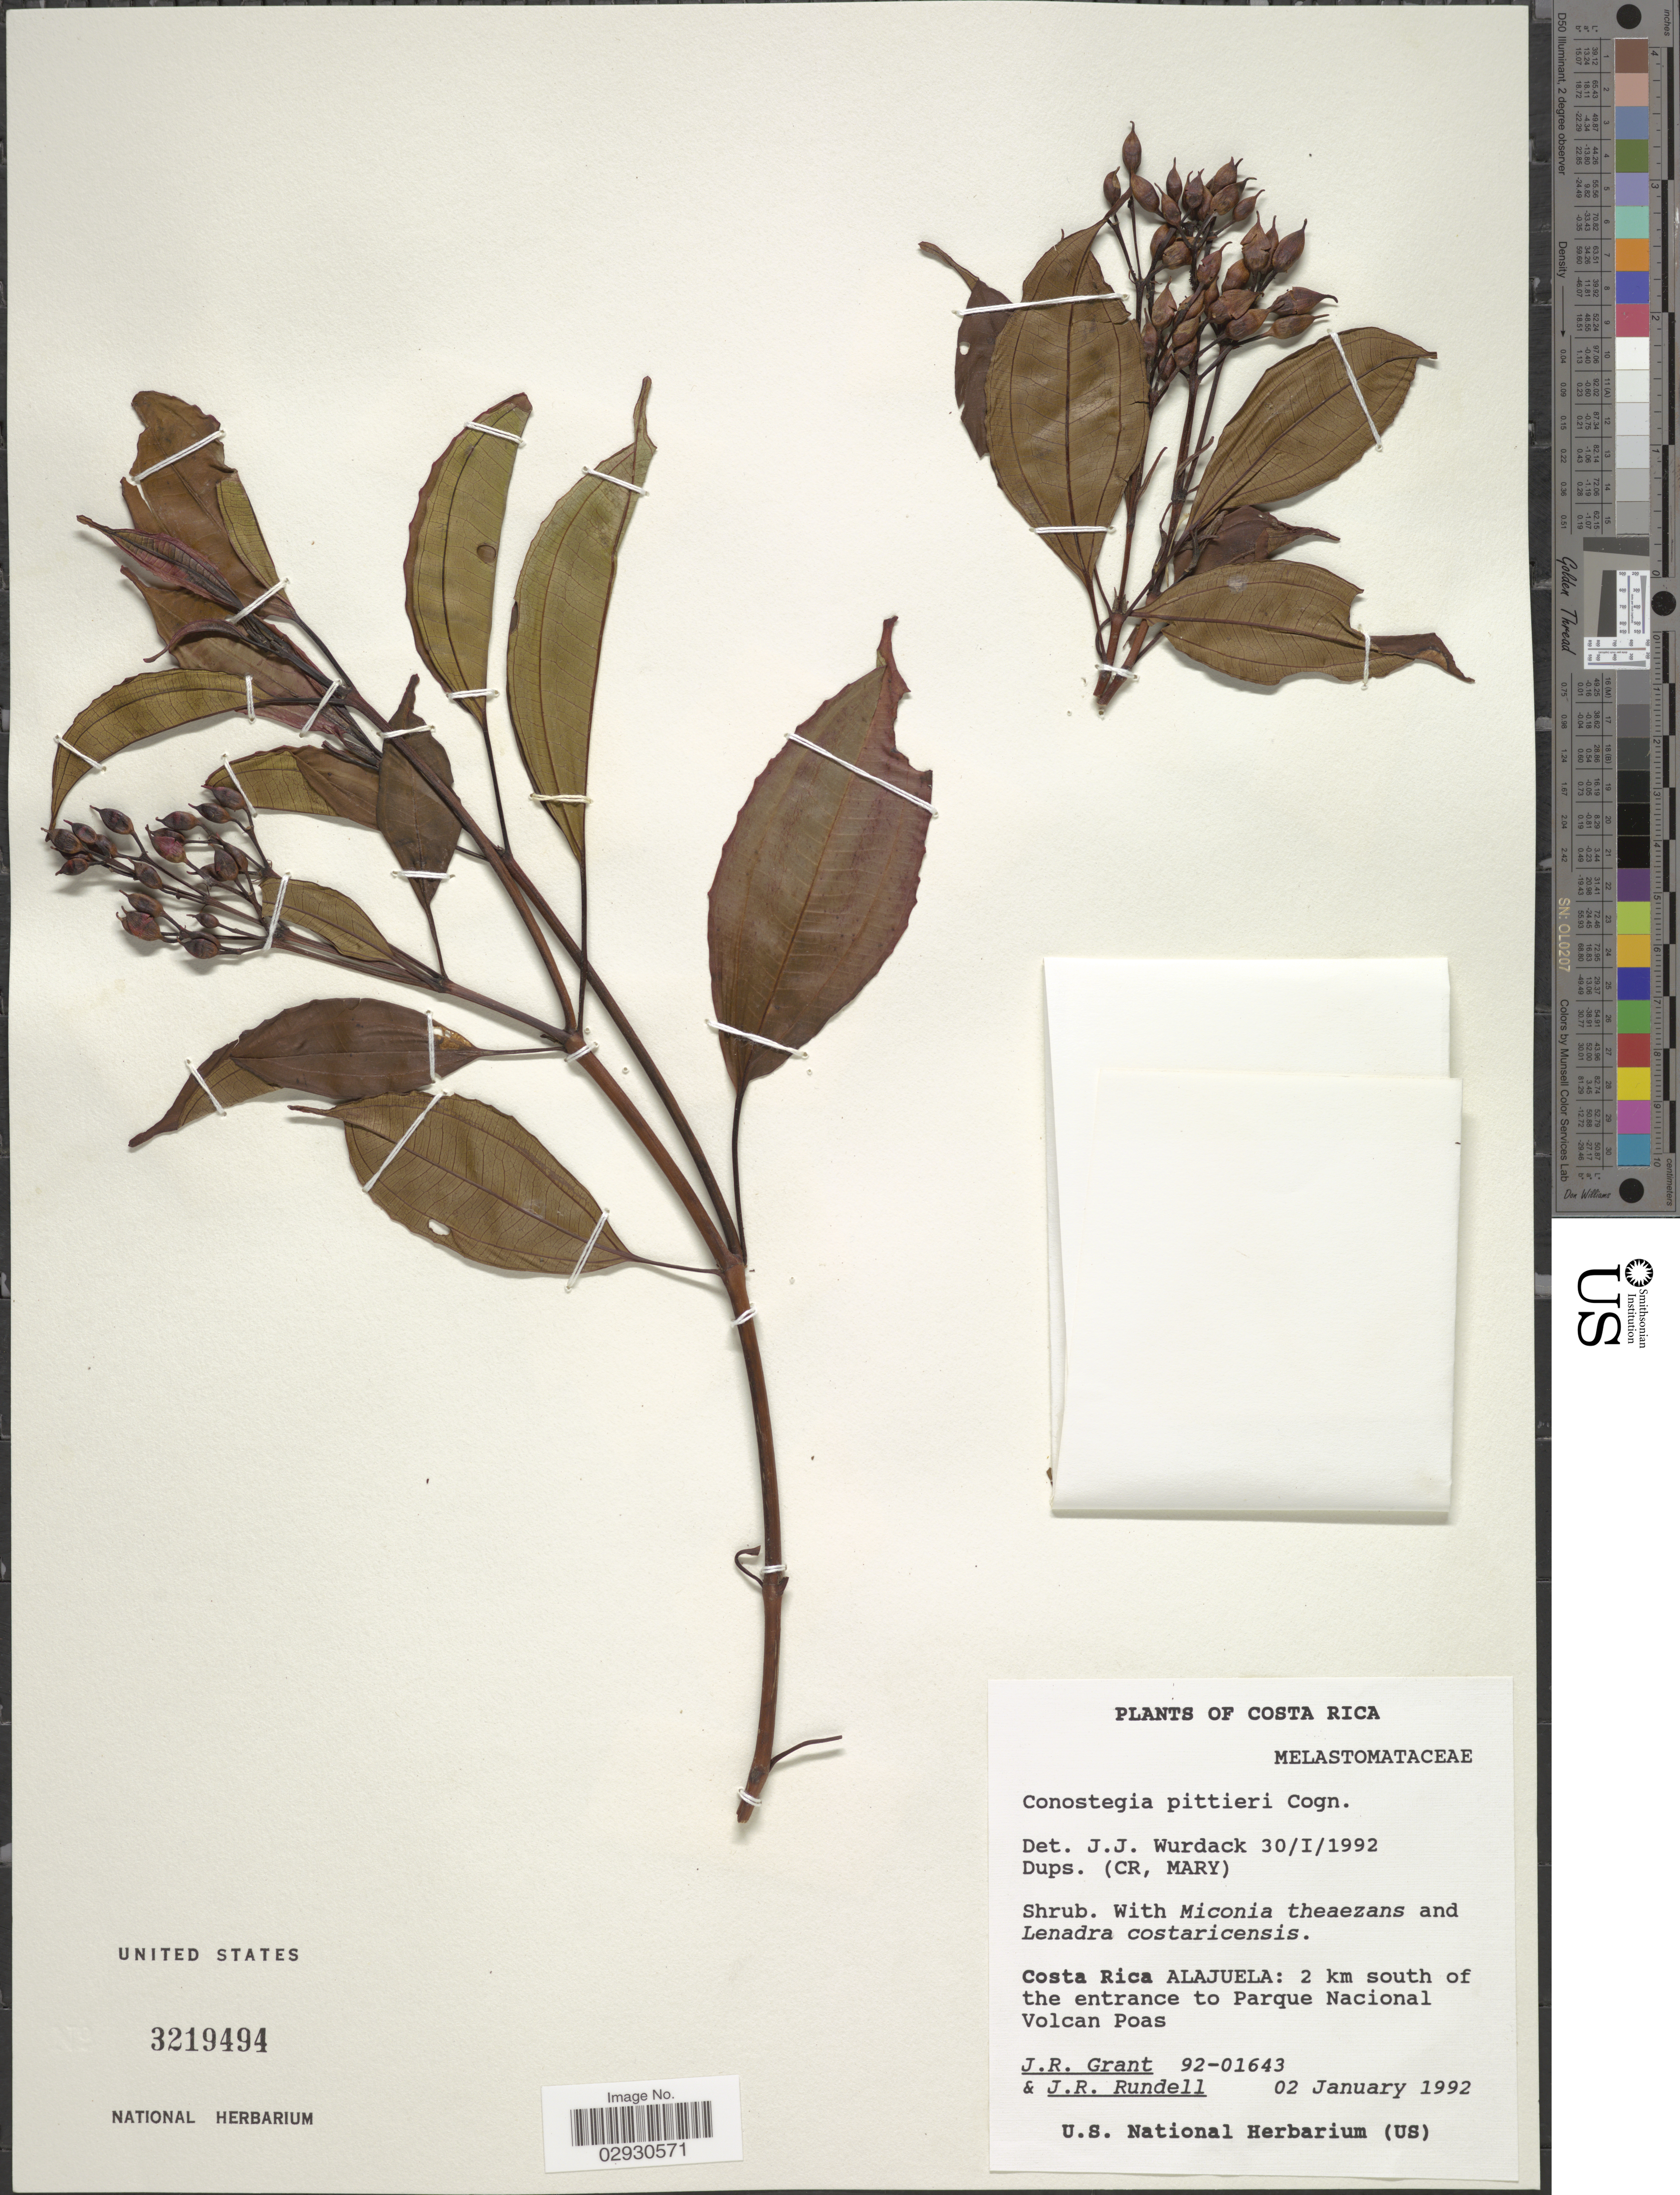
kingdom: Plantae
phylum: Tracheophyta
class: Magnoliopsida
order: Myrtales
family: Melastomataceae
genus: Conostegia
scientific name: Conostegia pittieri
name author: Cogn.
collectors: J. Grant & J. R. Rundell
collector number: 92-01643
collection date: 1992-01-02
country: Costa Rica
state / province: Alajuela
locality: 2 km south of the entrance to Parque Nacional Volcan Poas.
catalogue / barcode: US 3219494